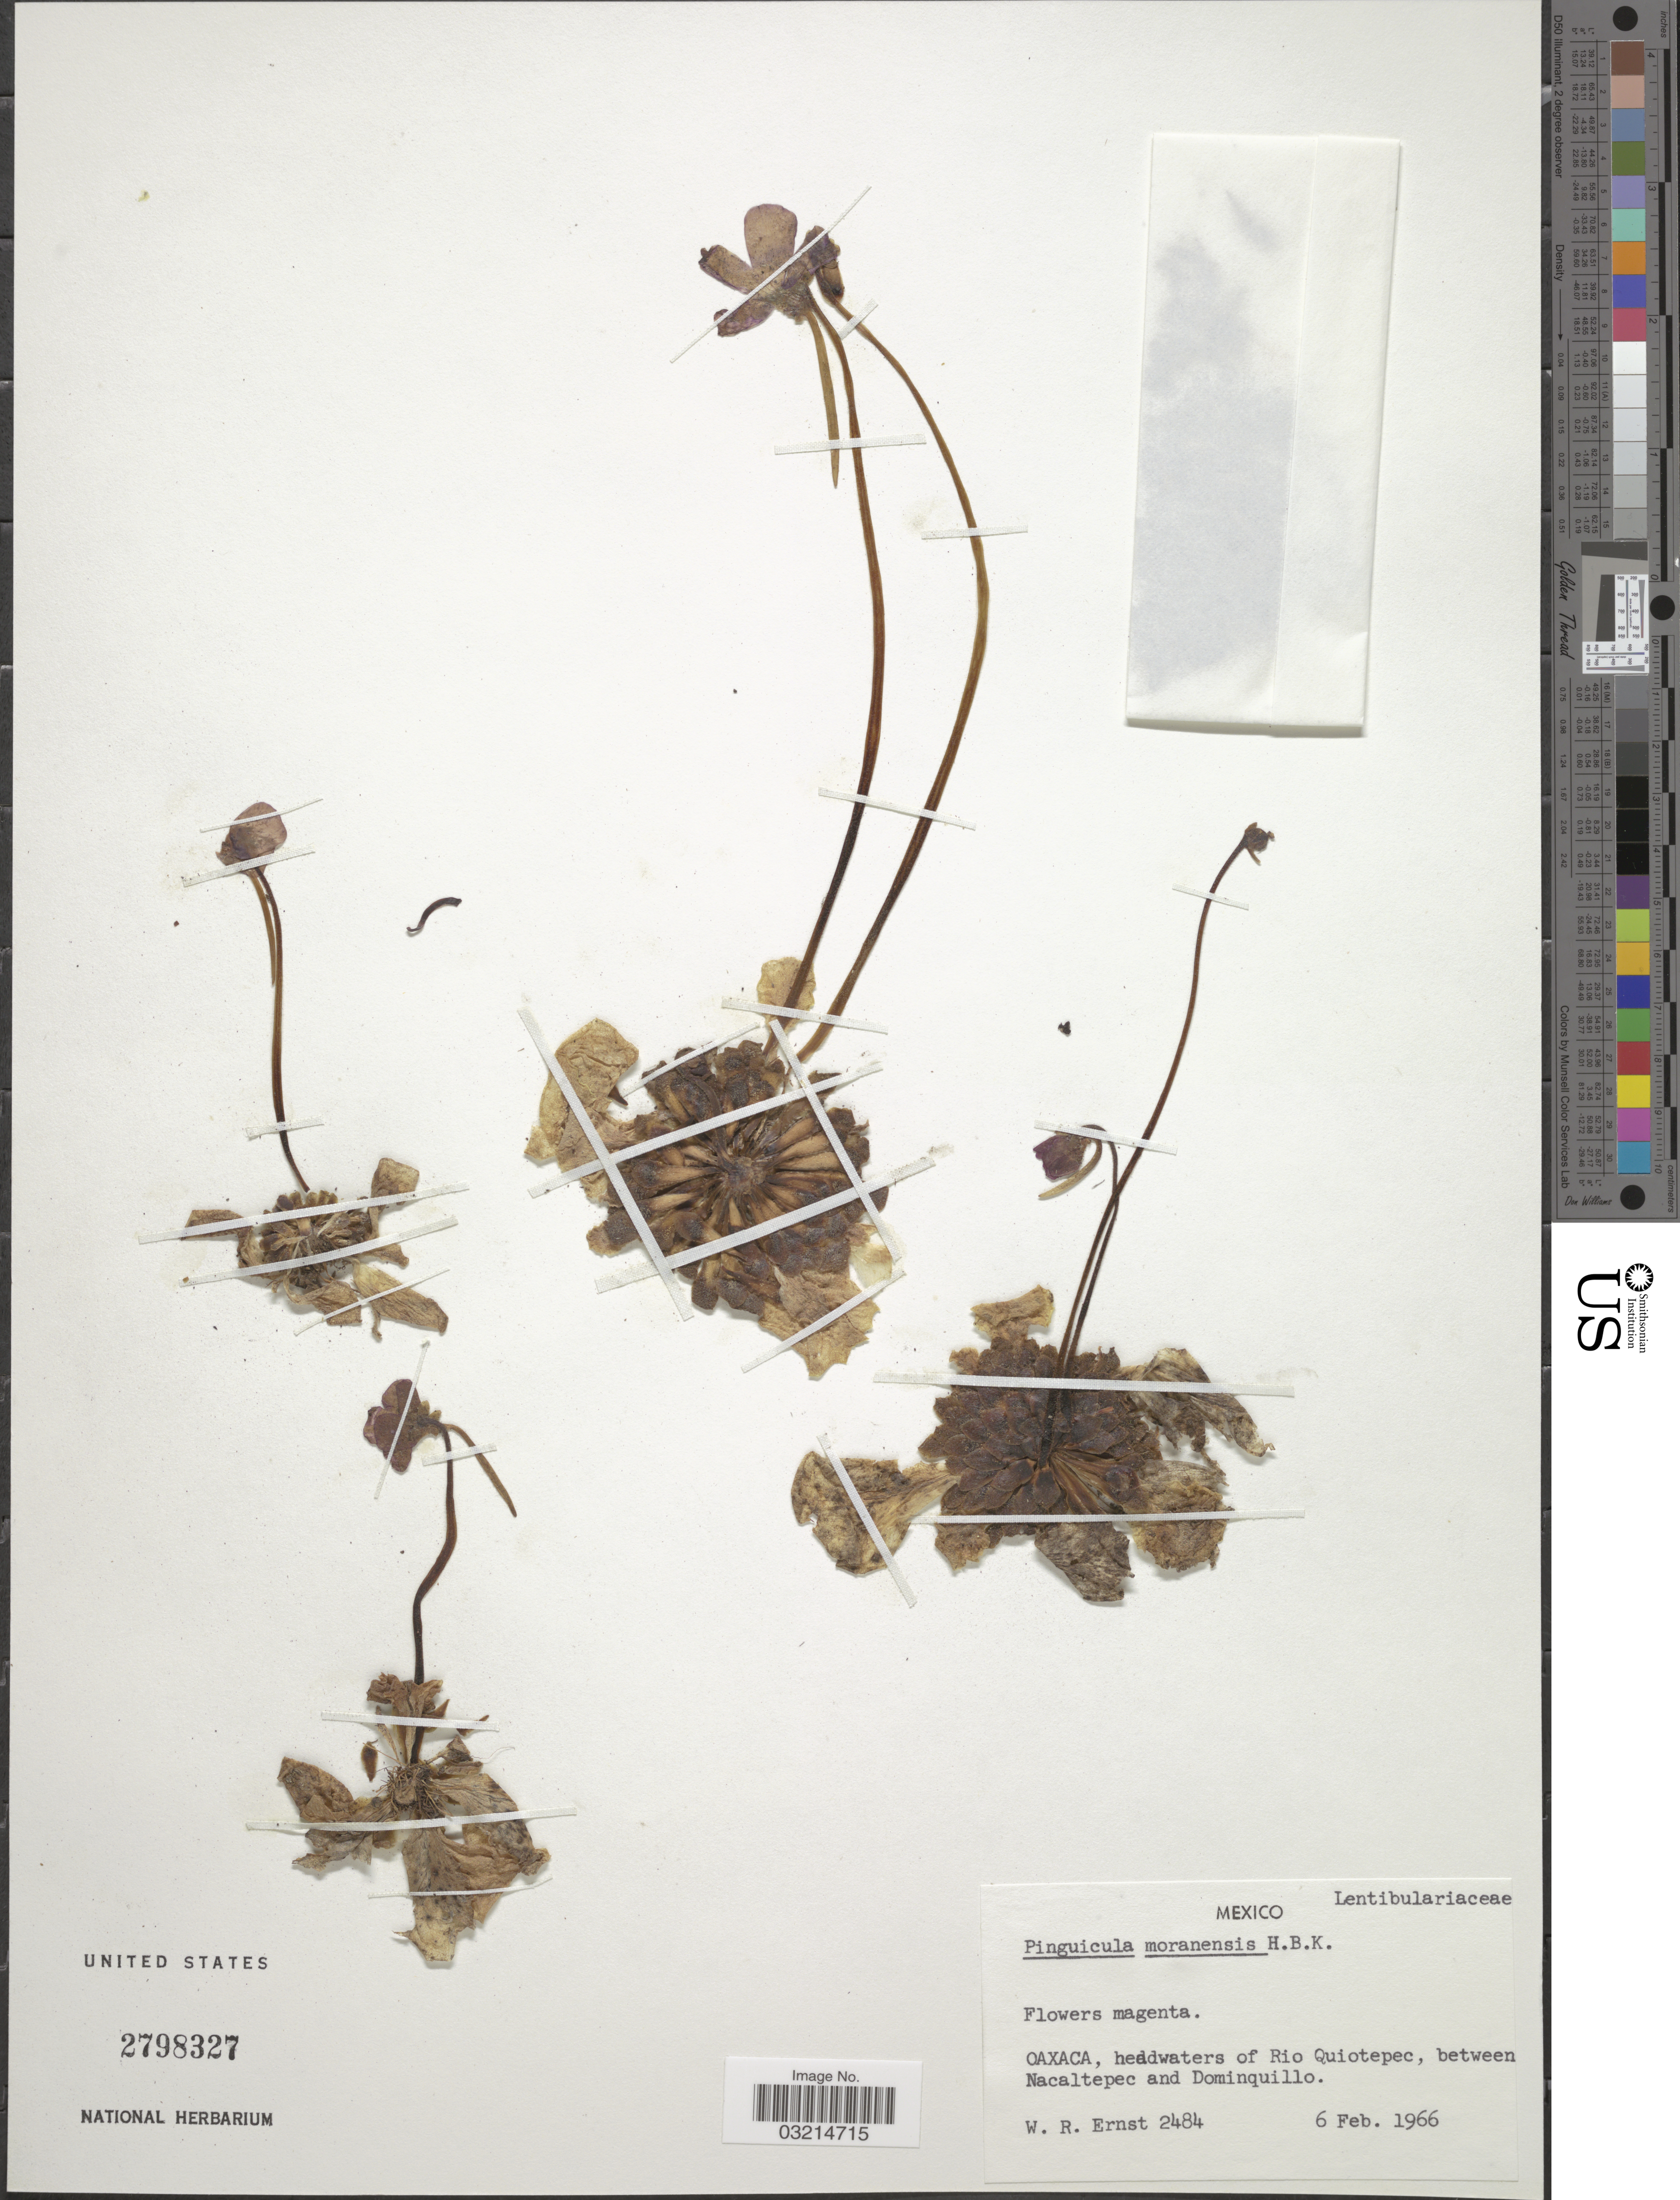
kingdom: Plantae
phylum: Tracheophyta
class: Magnoliopsida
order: Lamiales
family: Lentibulariaceae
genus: Pinguicula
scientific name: Pinguicula moranensis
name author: Kunth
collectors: W. R. Ernst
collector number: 2484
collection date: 1966-02-06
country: Mexico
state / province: Oaxaca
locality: Headwaters of Rio Quiotepec, between Nacaltepec and Dominquillo.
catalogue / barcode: US 2798327